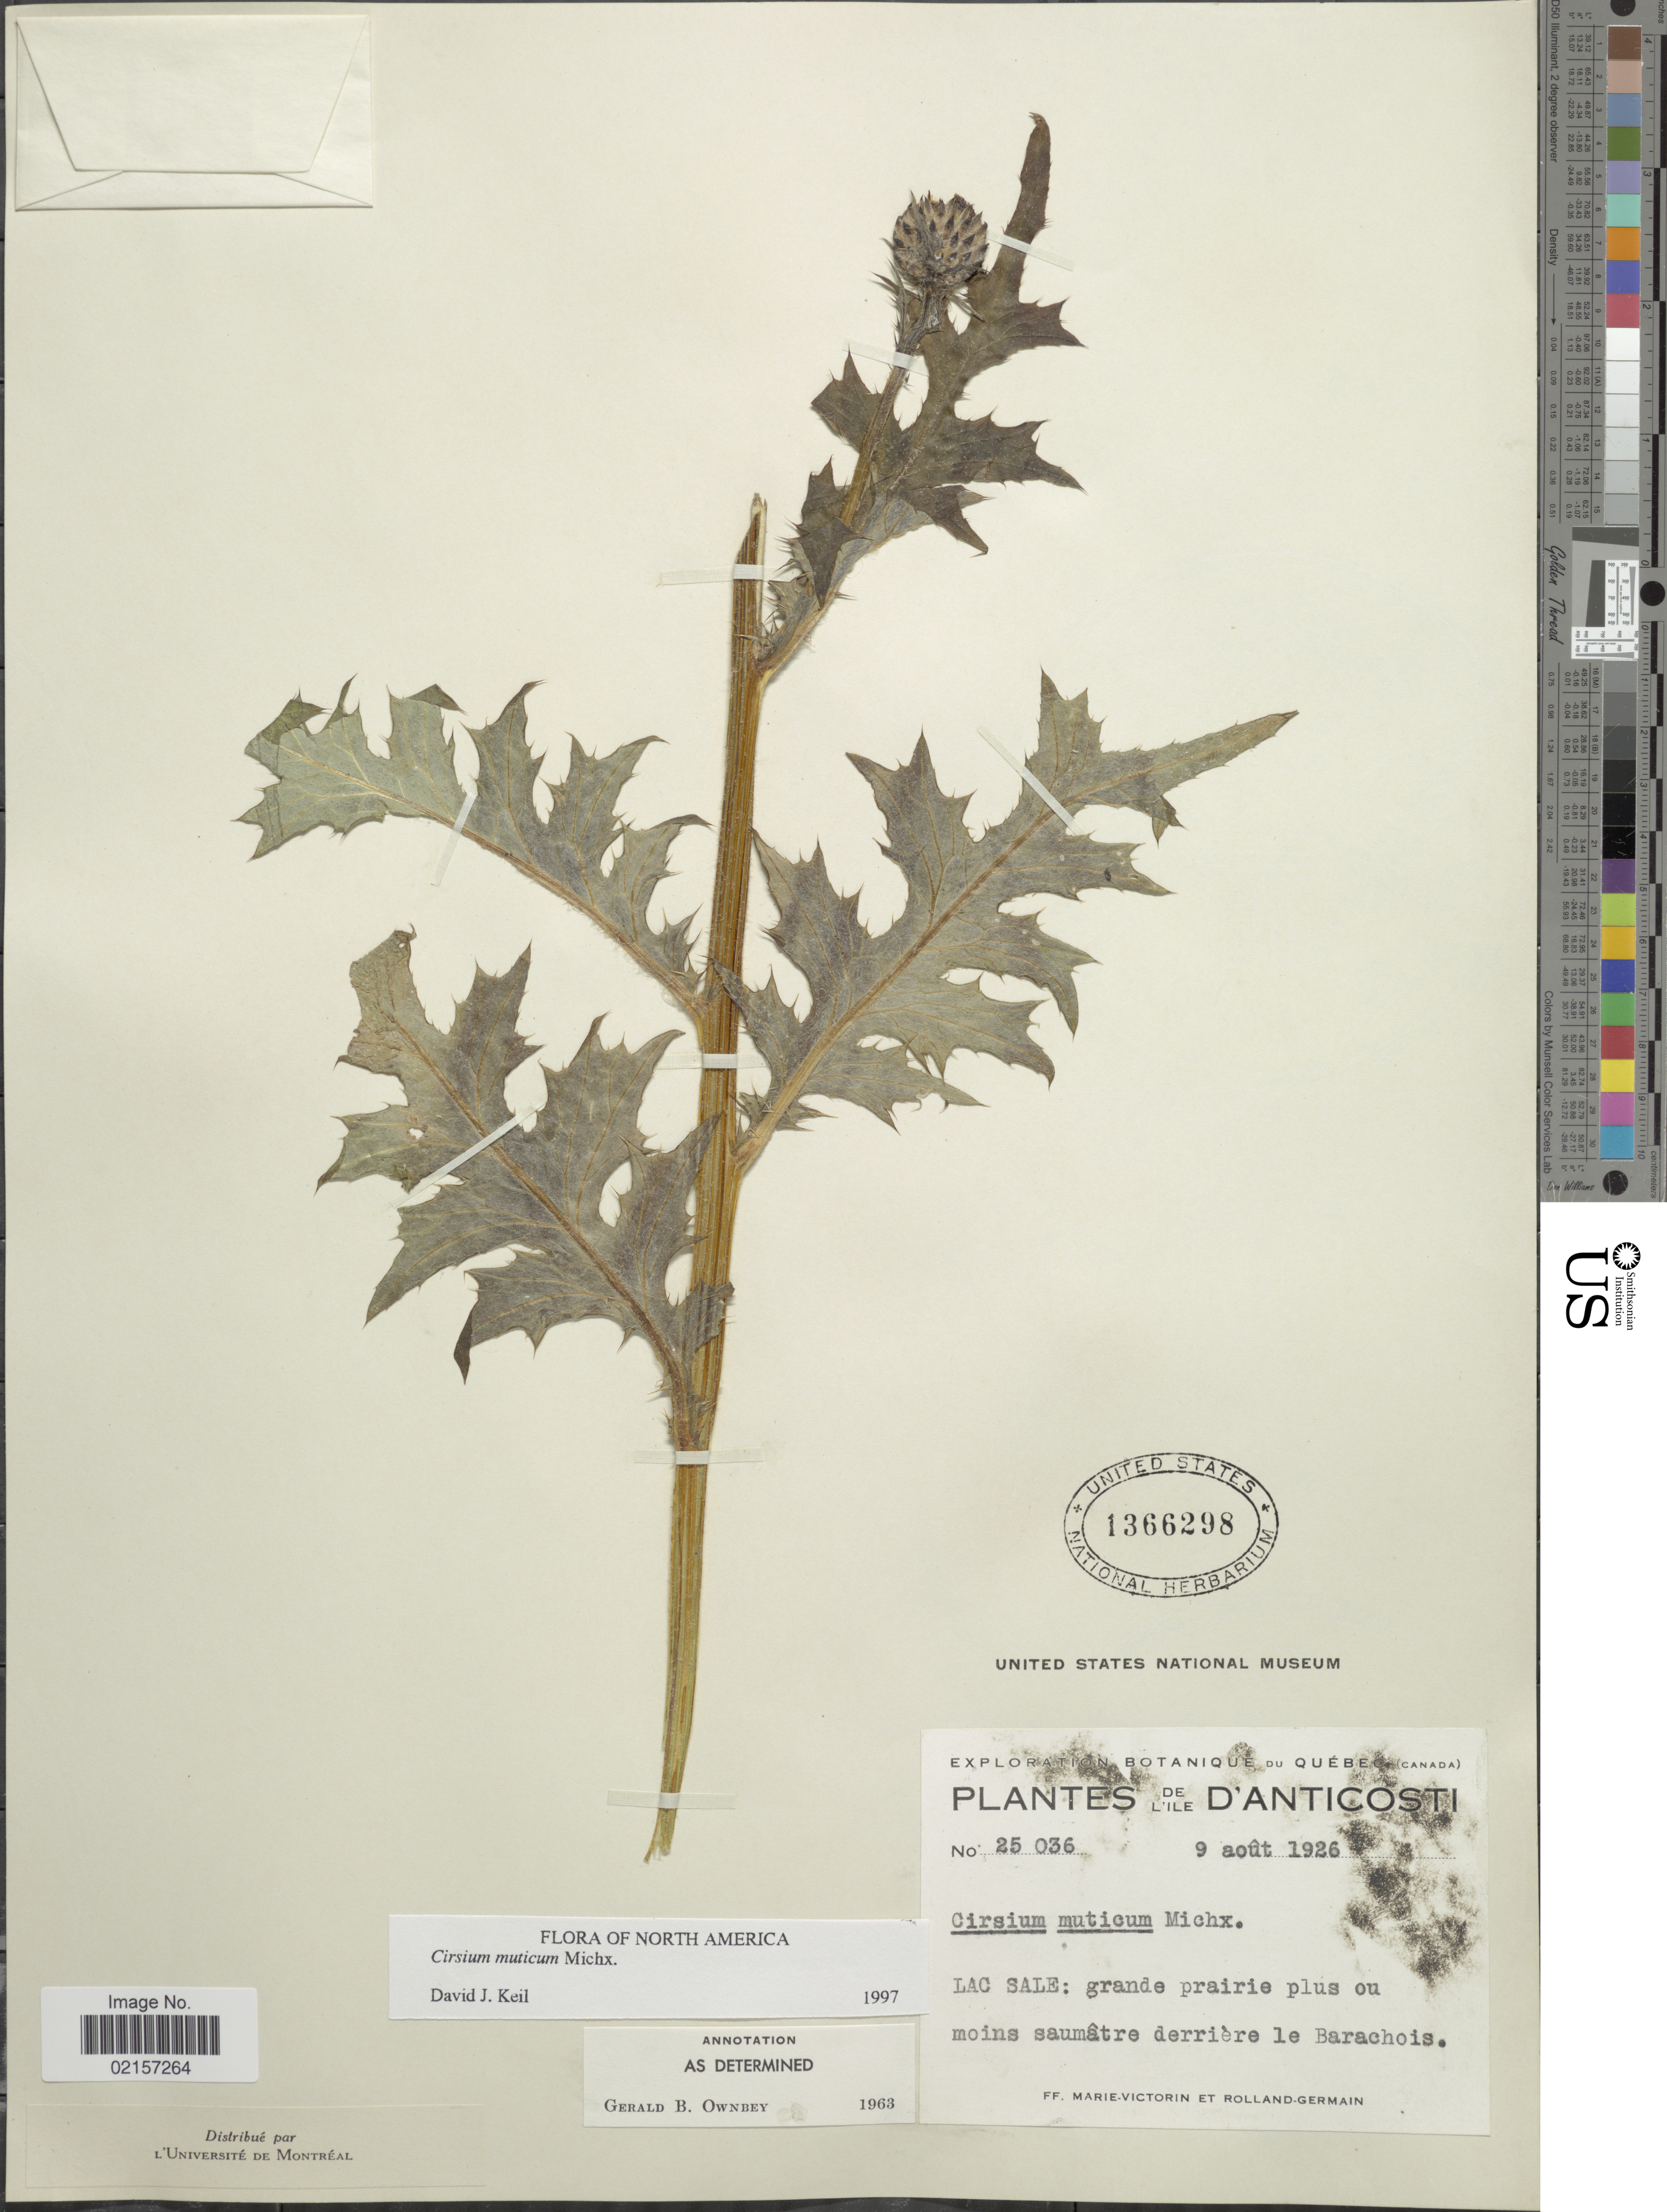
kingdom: Plantae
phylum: Tracheophyta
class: Magnoliopsida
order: Asterales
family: Asteraceae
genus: Cirsium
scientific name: Cirsium muticum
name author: Michx.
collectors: Fr. Marie-Victorin & Rolland-Germain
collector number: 25036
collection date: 1926-08-09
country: Canada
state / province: Quebec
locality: L'ile D'Anticosti, Lac Sale: grande prairie plis ou moins saumâtre derrieére le Barachois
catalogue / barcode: US 1366298